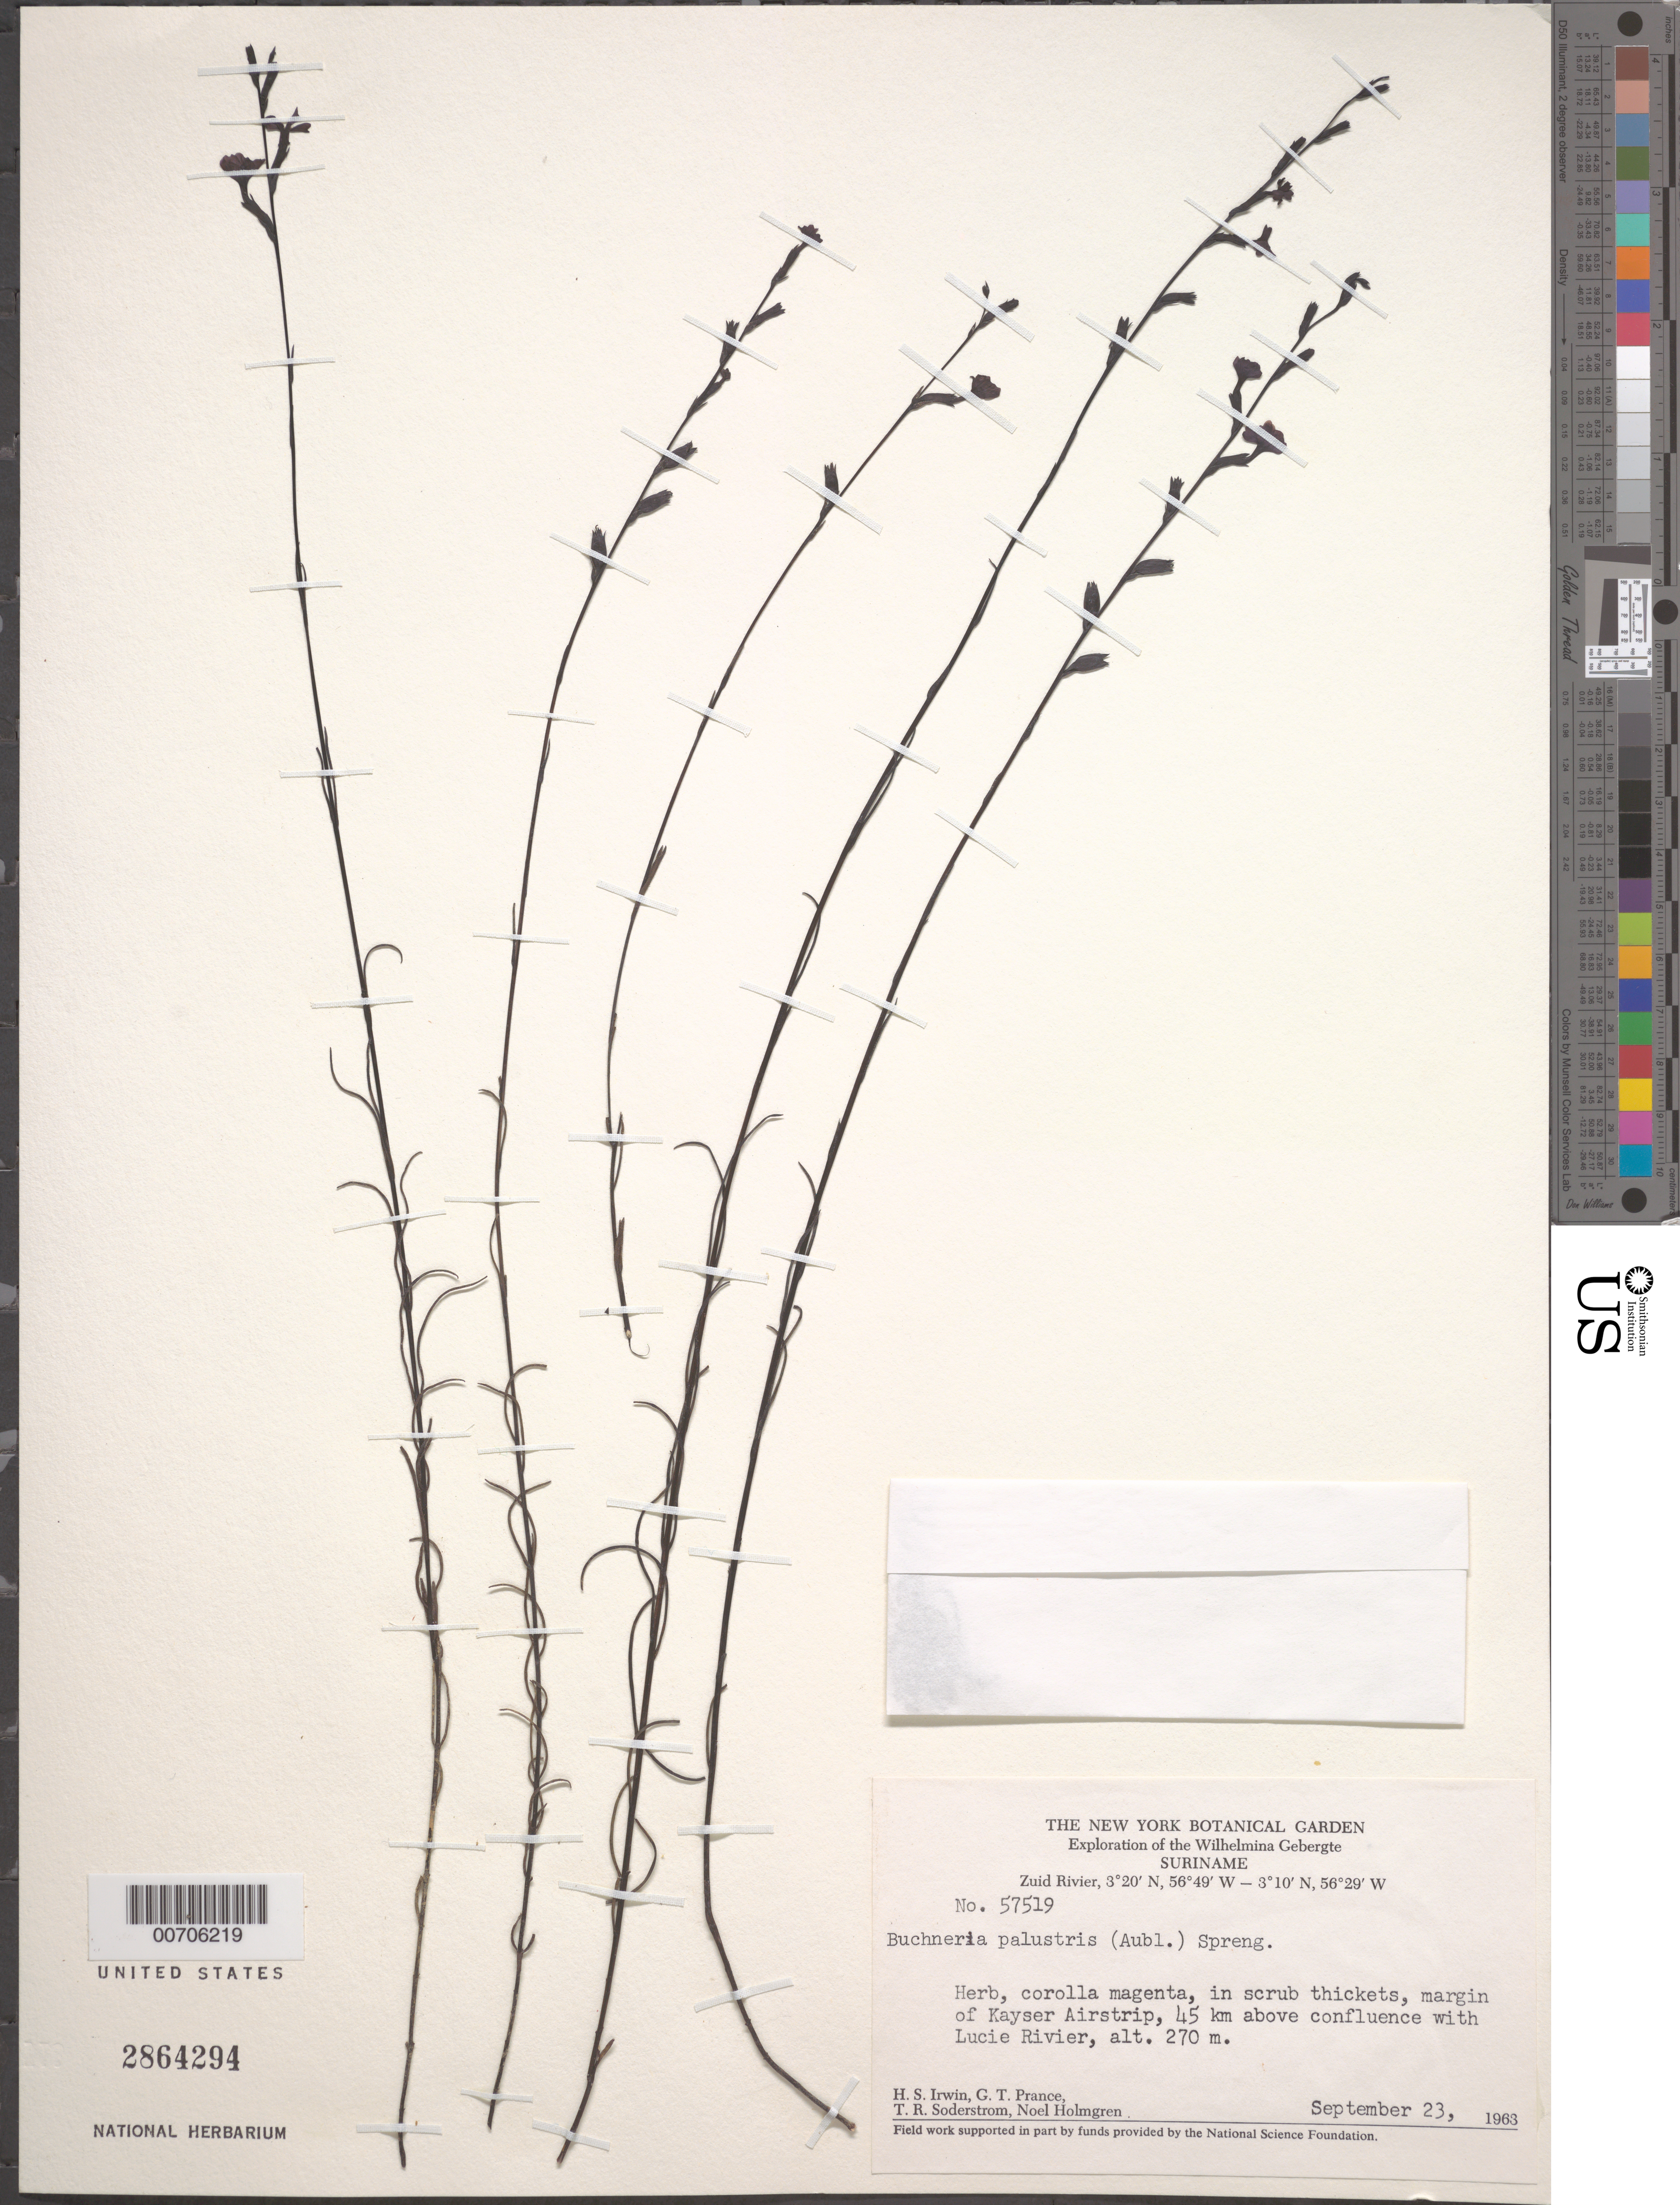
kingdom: Plantae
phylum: Tracheophyta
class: Magnoliopsida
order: Lamiales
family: Orobanchaceae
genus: Buchnera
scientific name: Buchnera palustris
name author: (Aubl.) Spreng.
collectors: H. Irwin, G. T. Prance, T. R. Soderstrom & N. H. Holmgren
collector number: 57519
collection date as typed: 23-Sep-63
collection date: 1963-09-23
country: Suriname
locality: Kayser Airstrip, Zuid R., 45 km above confl. with Lucie R., Wilhelmina Gebergte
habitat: Scrub thickets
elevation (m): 270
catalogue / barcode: US 2864294